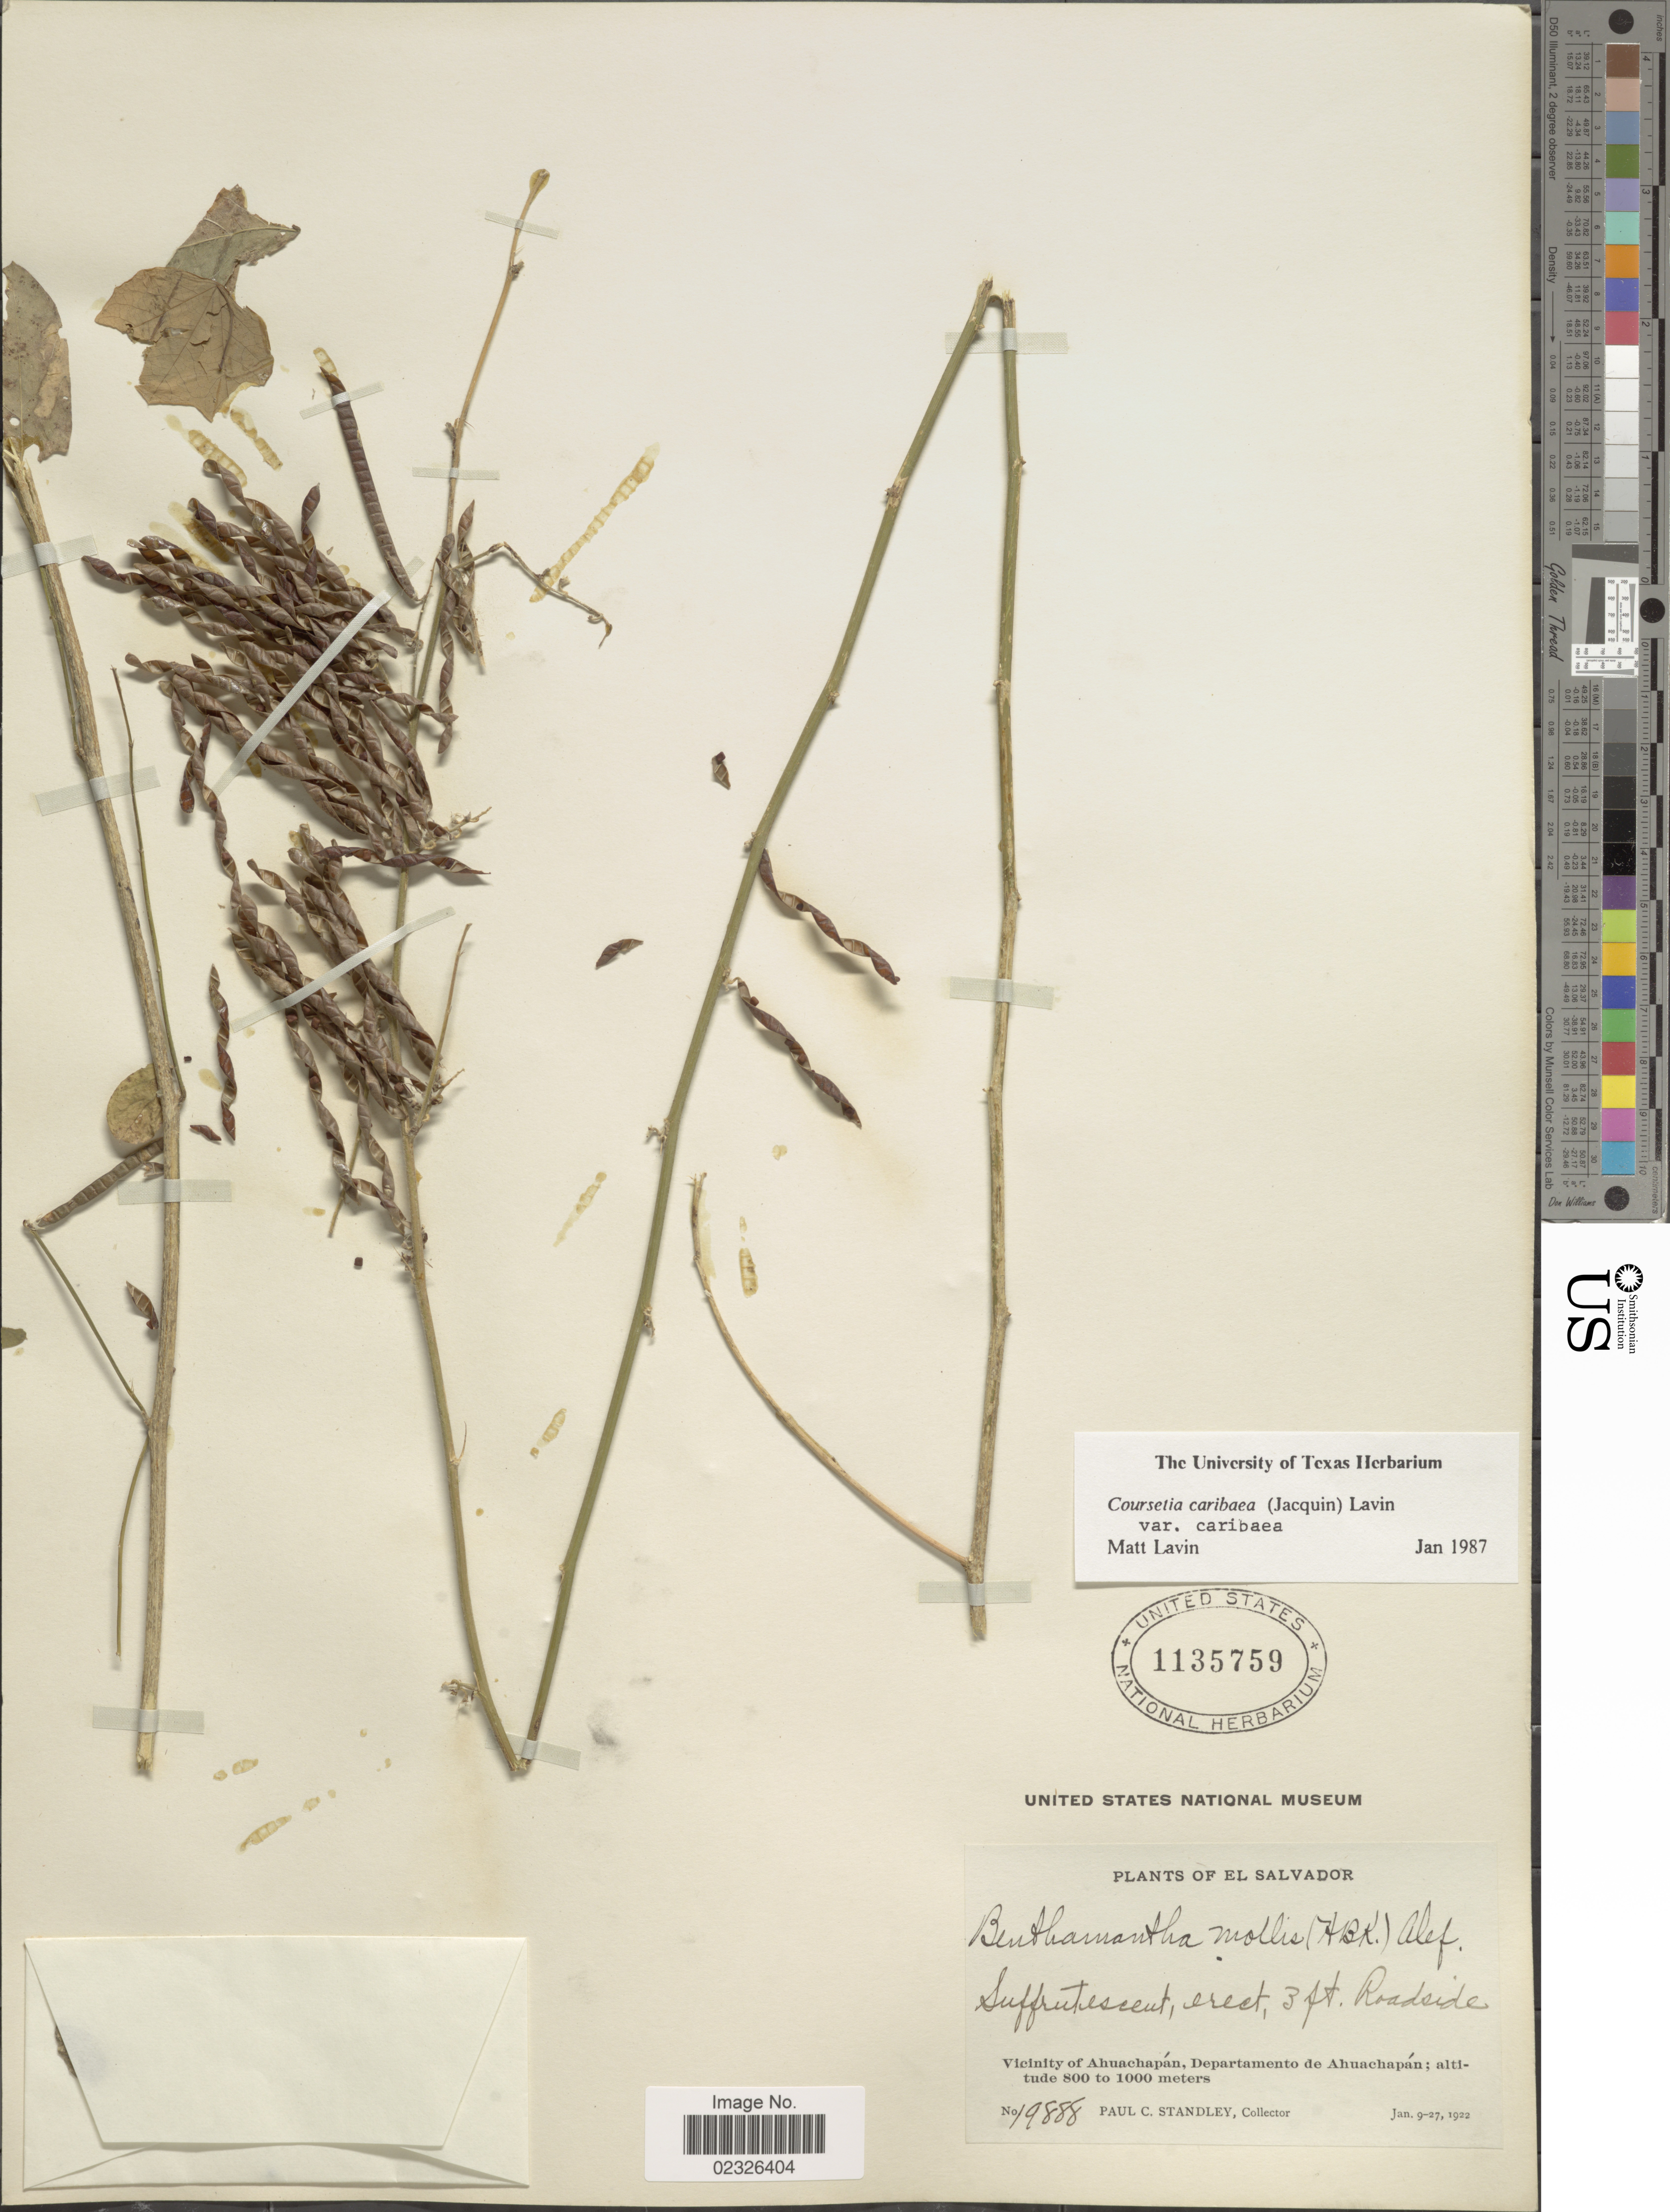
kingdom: Plantae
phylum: Tracheophyta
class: Magnoliopsida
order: Fabales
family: Fabaceae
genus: Coursetia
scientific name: Coursetia caribaea var. caribaea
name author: (Jacq.) Lavin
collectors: P. C. Standley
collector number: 19888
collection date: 1922-01-09/1922-01-27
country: El Salvador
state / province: Ahuachapan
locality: Vicinity of Ahuachapan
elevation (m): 800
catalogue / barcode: US 1135759